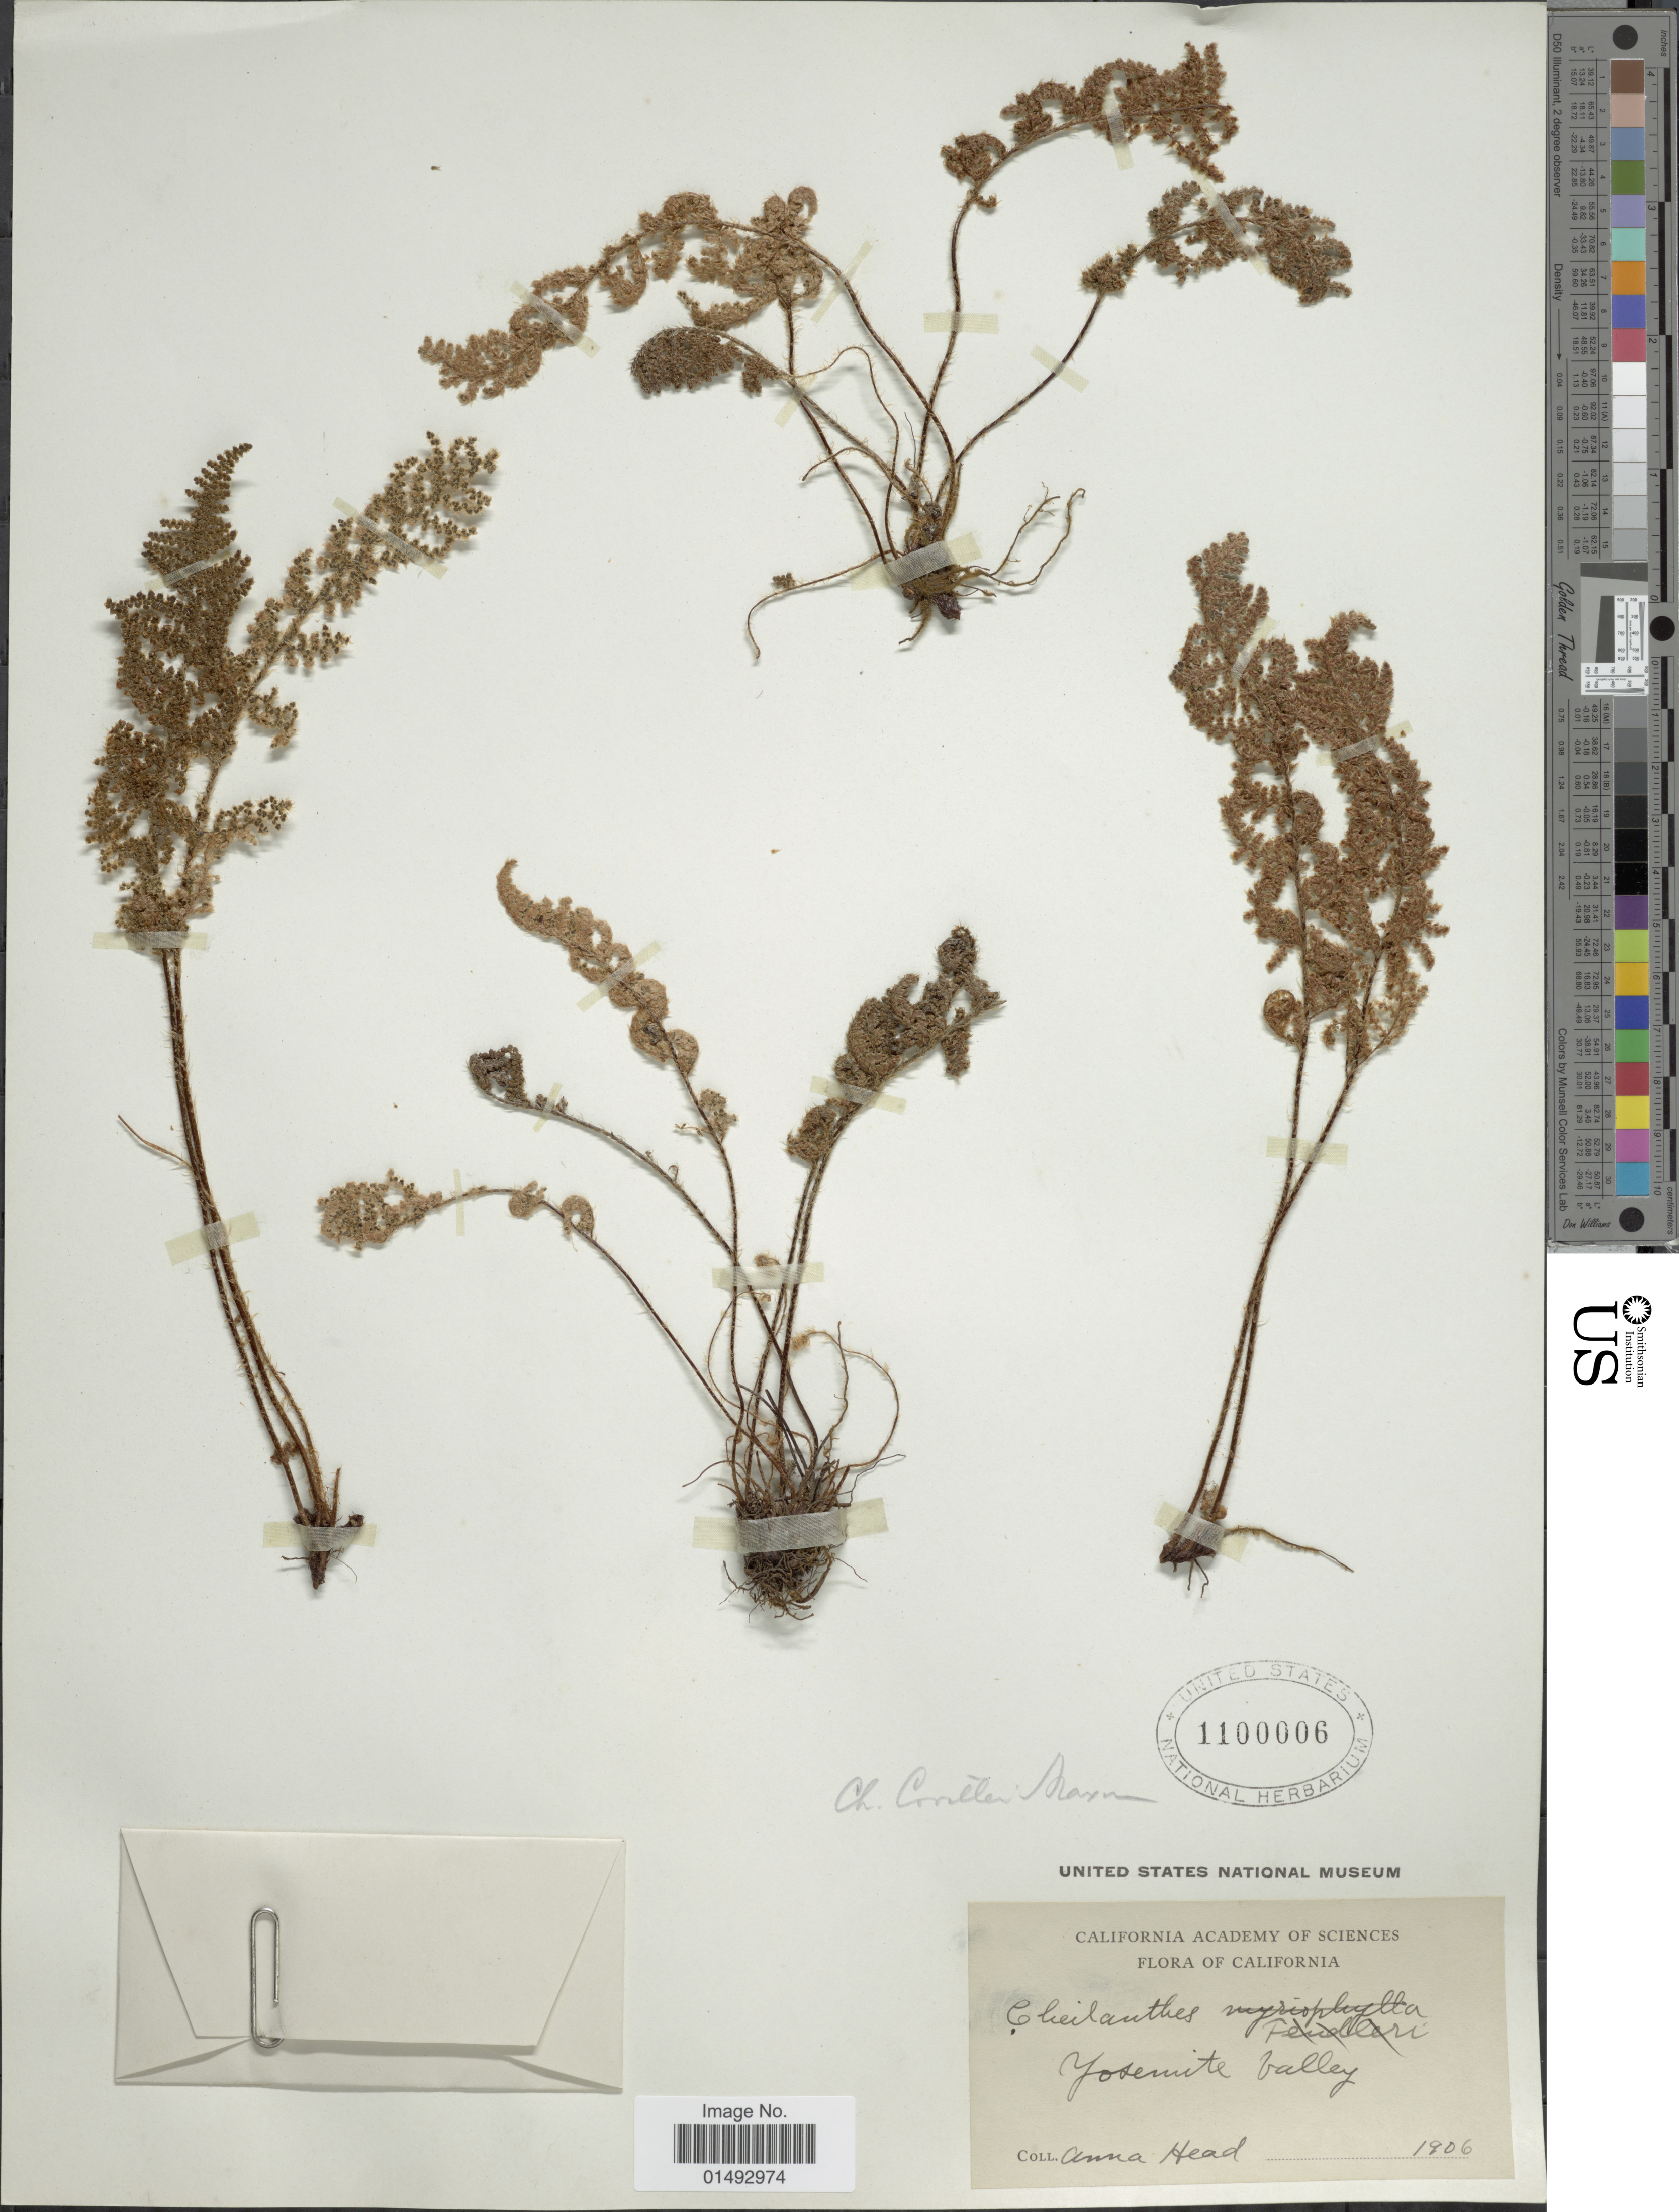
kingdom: Plantae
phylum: Tracheophyta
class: Polypodiopsida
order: Polypodiales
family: Pteridaceae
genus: Myriopteris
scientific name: Myriopteris covillei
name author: (Maxon) Á. Löve & D. Löve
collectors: A. Head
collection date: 1906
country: United States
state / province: California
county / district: Mariposa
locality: Yosemite Valley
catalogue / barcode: US 1100006